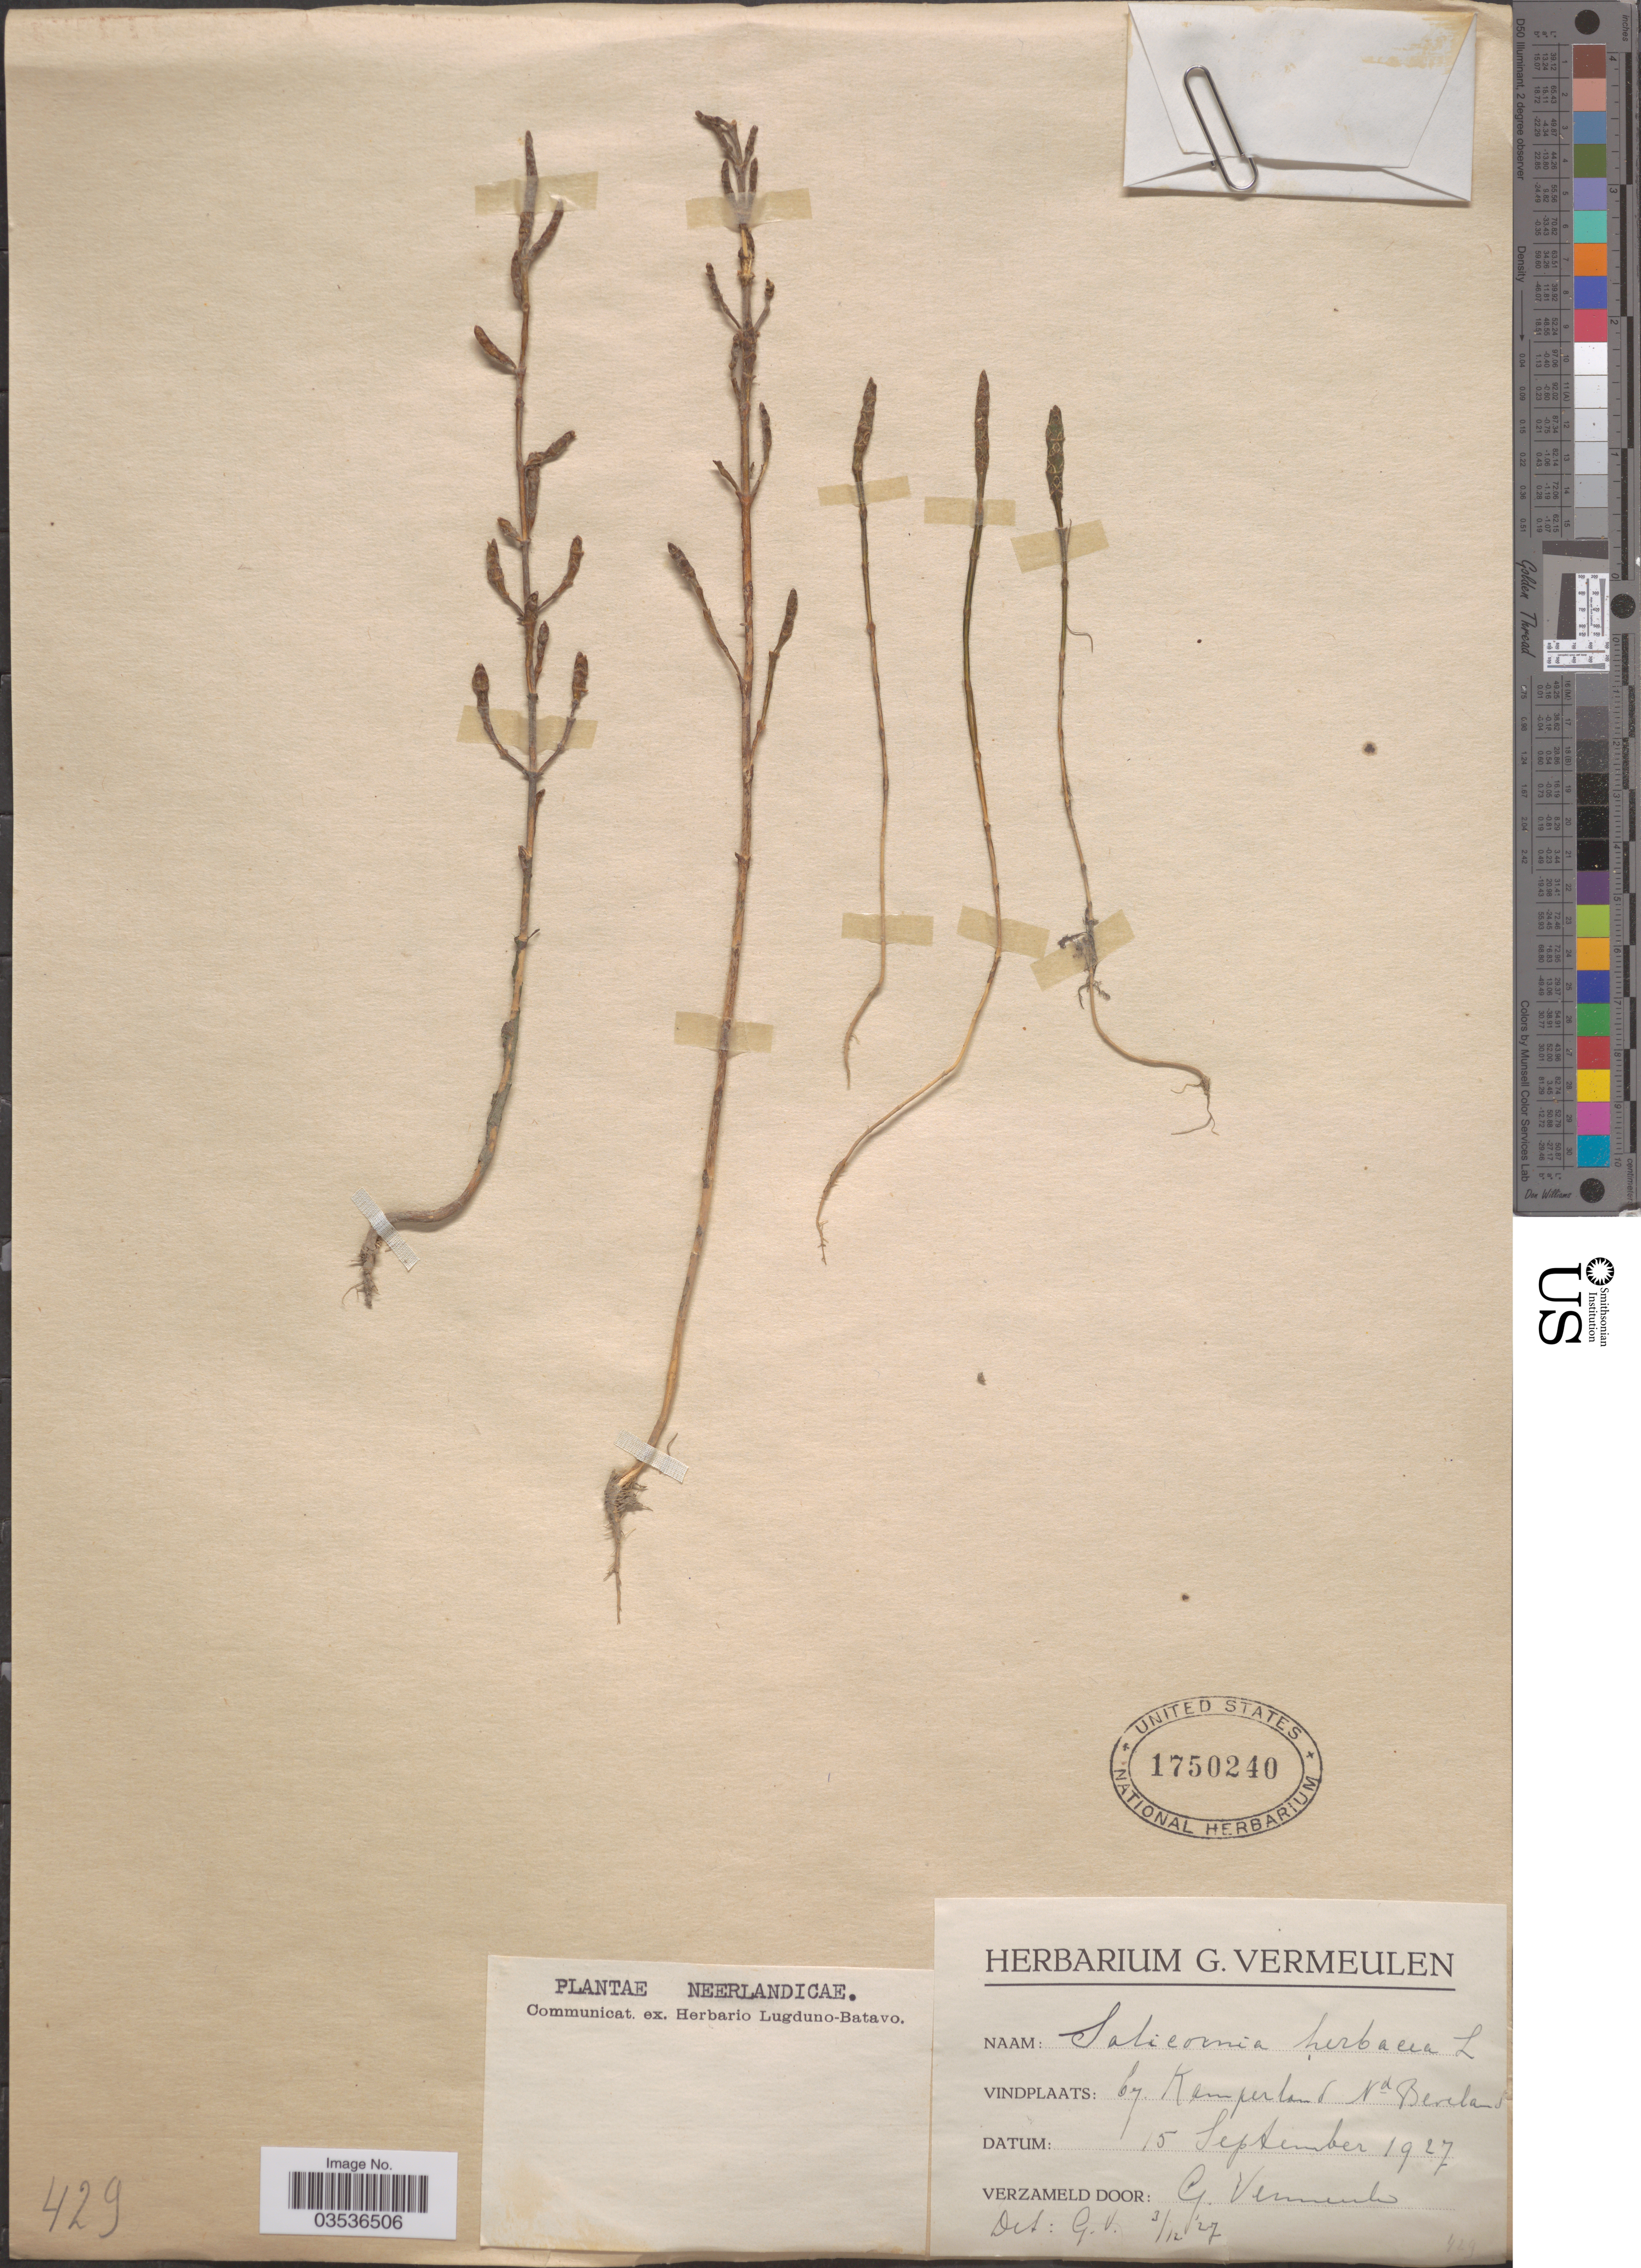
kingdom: Plantae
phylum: Tracheophyta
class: Magnoliopsida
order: Caryophyllales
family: Amaranthaceae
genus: Salicornia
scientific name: Salicornia herbacea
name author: L.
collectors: G. Vermeulen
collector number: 429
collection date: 1927-09-15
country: Netherlands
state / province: Zeeland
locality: By Kamperland Nd Beveland.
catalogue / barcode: US 1750240